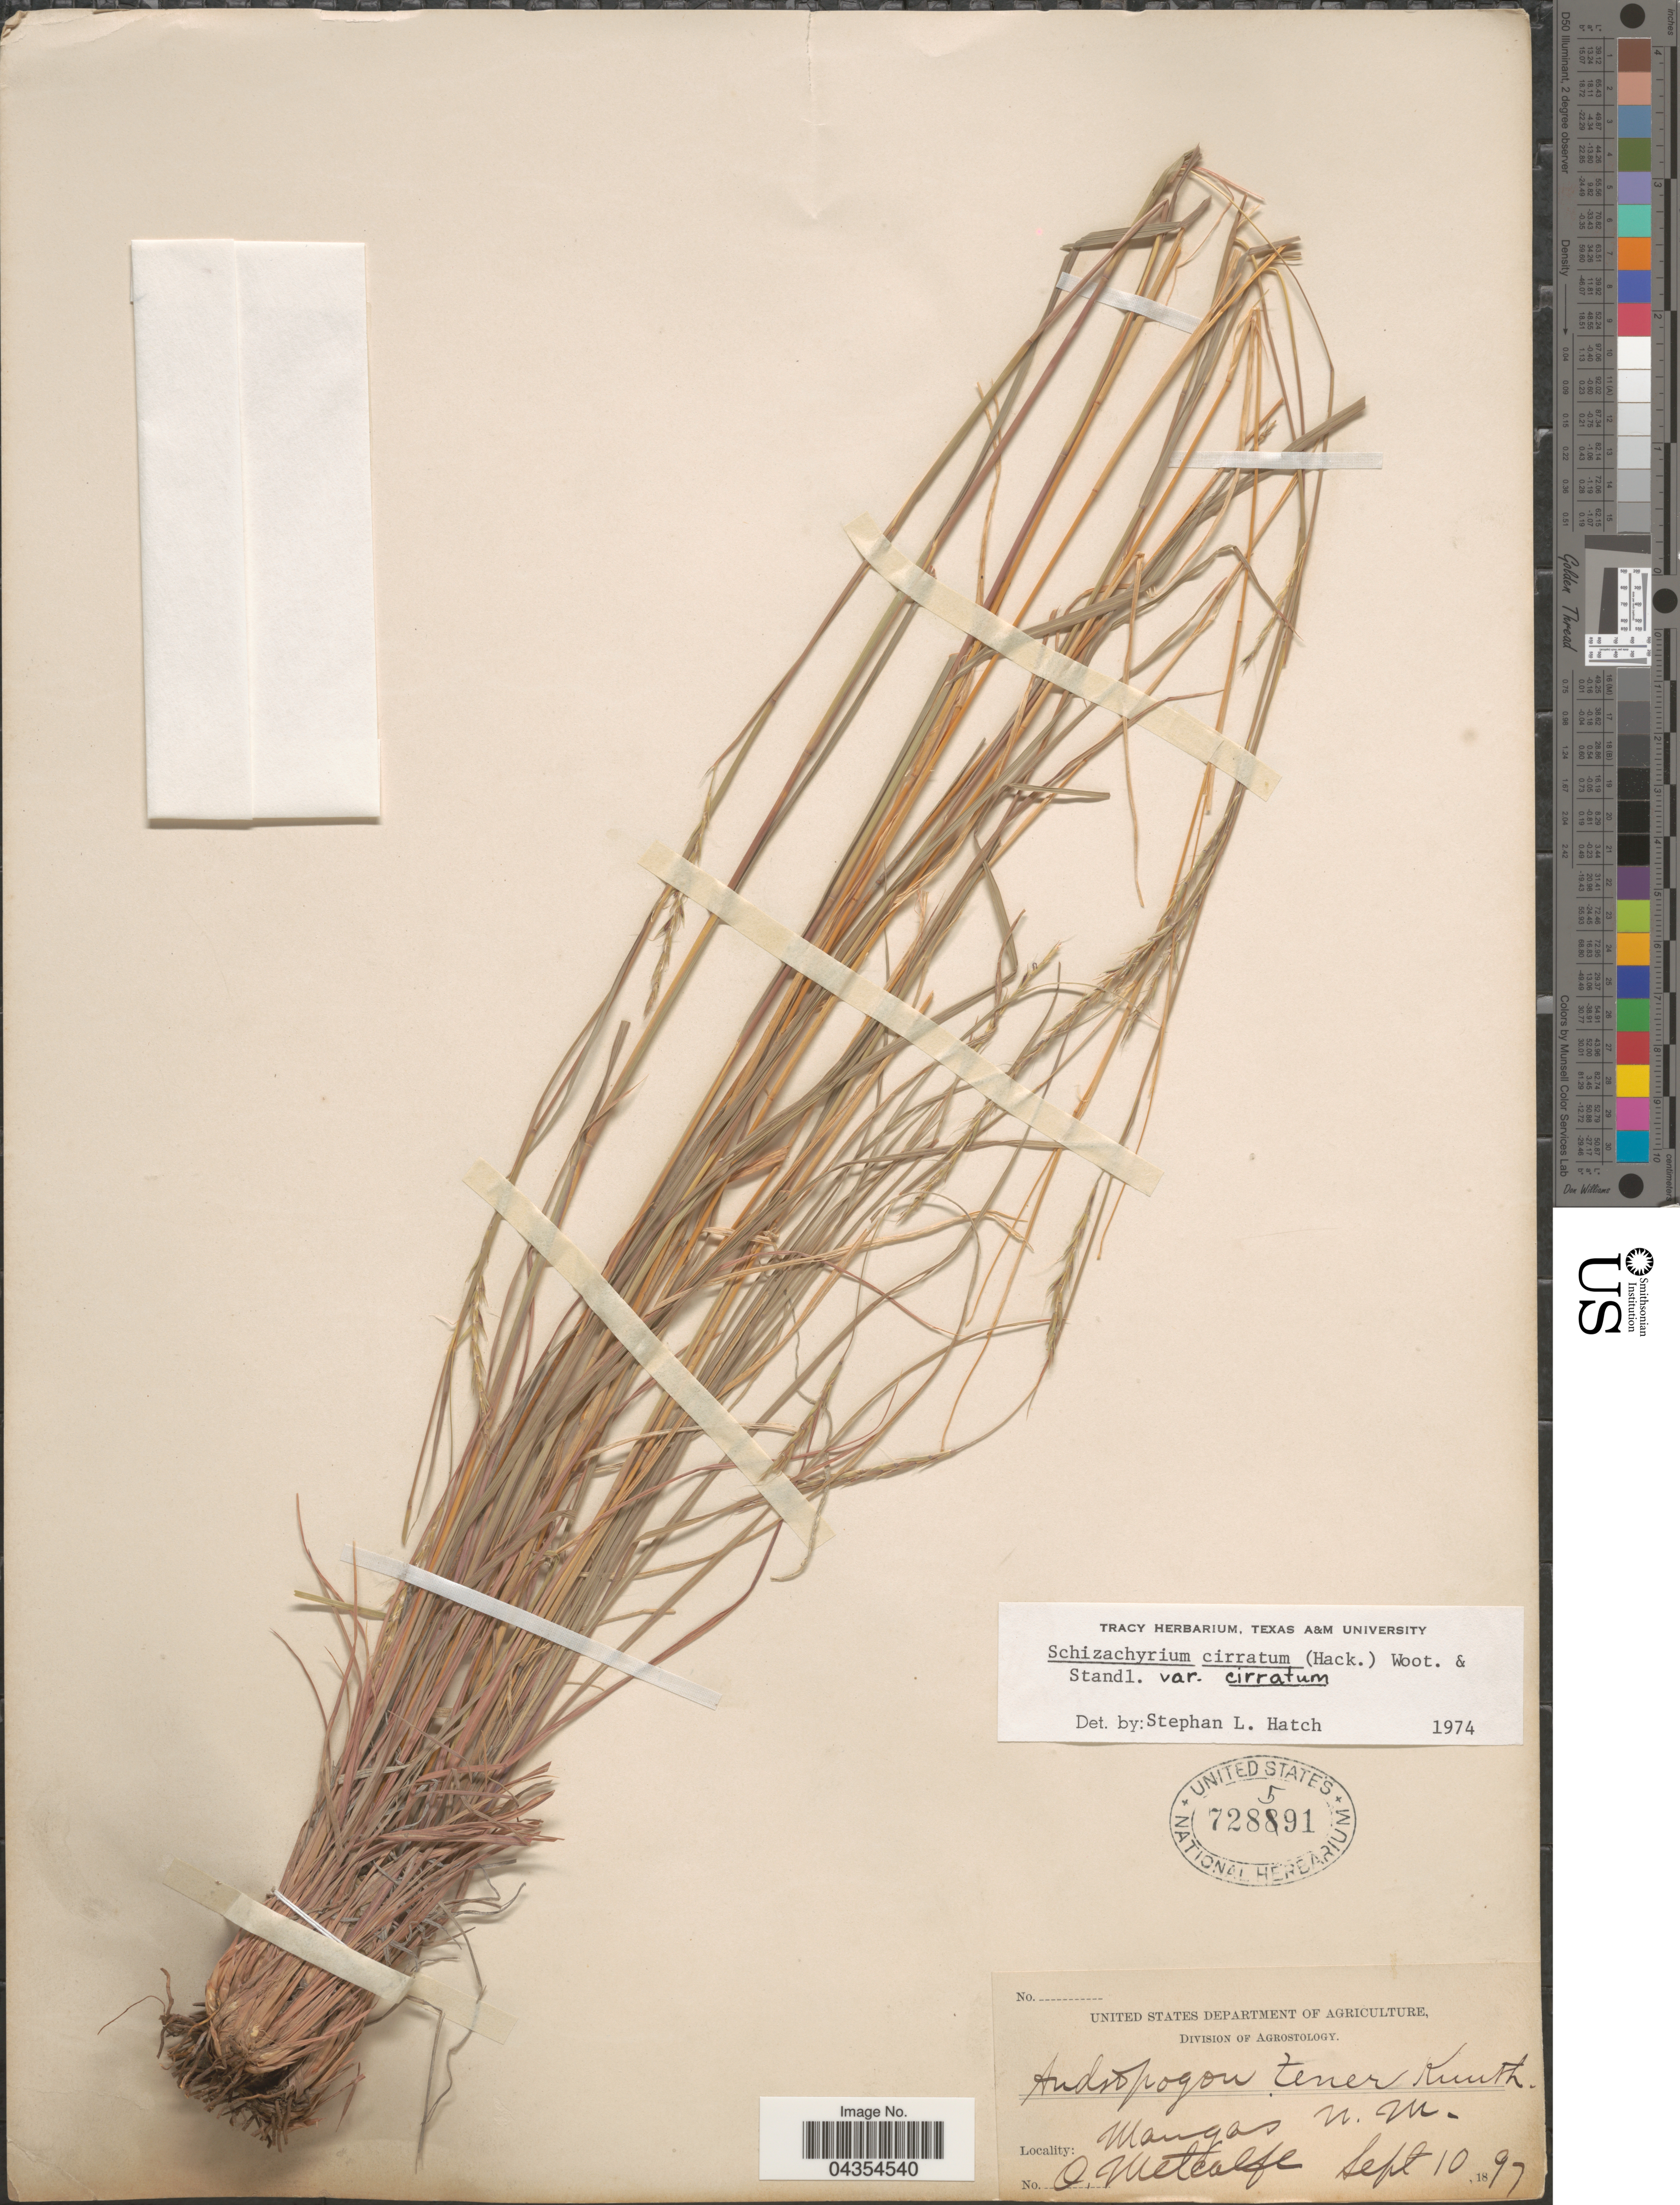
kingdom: Plantae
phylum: Tracheophyta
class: Liliopsida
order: Poales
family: Poaceae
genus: Schizachyrium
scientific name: Schizachyrium cirratum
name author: (Hack.) Wooton & Standl.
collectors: O. Metcalfe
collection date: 1897-09-10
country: United States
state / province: New Mexico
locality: Mangas.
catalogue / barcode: US 728591